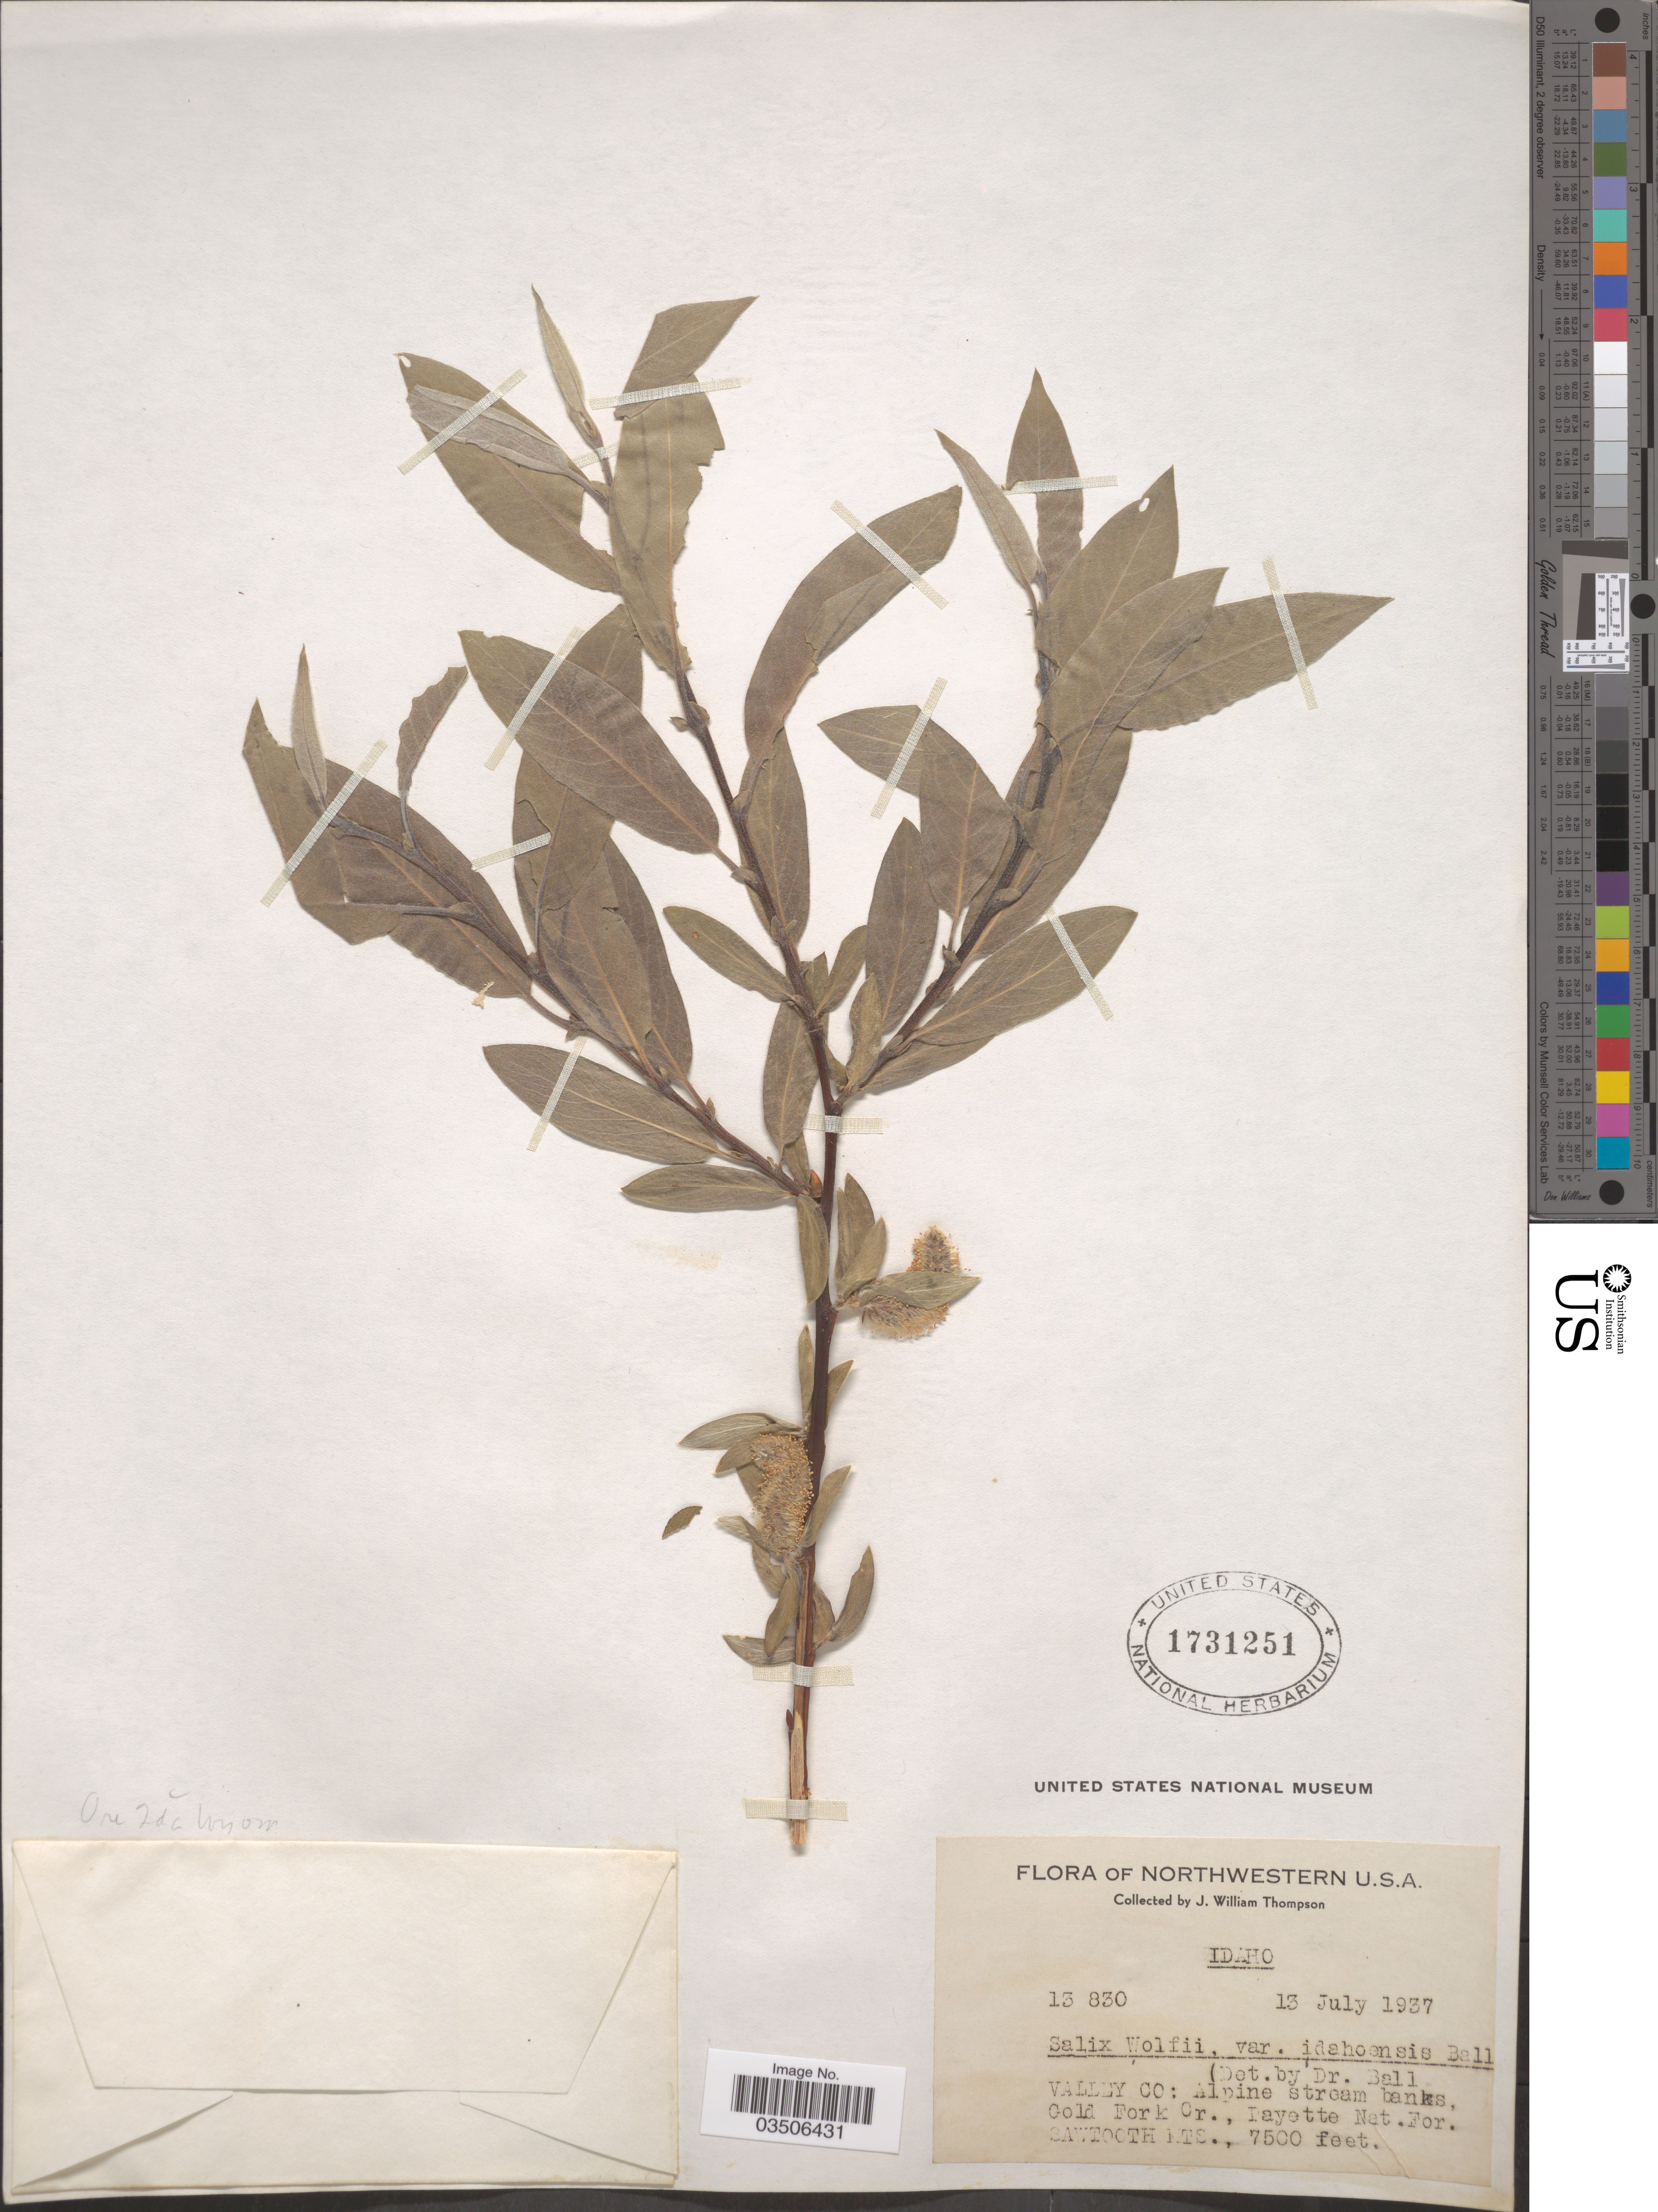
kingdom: Plantae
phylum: Tracheophyta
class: Magnoliopsida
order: Malpighiales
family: Salicaceae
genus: Salix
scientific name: Salix wolfii var. idahoensis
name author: C.R. Ball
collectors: J. W. Thompson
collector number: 13830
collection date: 1937-07-13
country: United States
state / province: Idaho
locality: Northwestern U.S.A. Valley Co: Alpine stream banks, Gold Fork Cr., Payette Nat. For. Sawtooth Mts.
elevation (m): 2286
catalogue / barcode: US 1731251